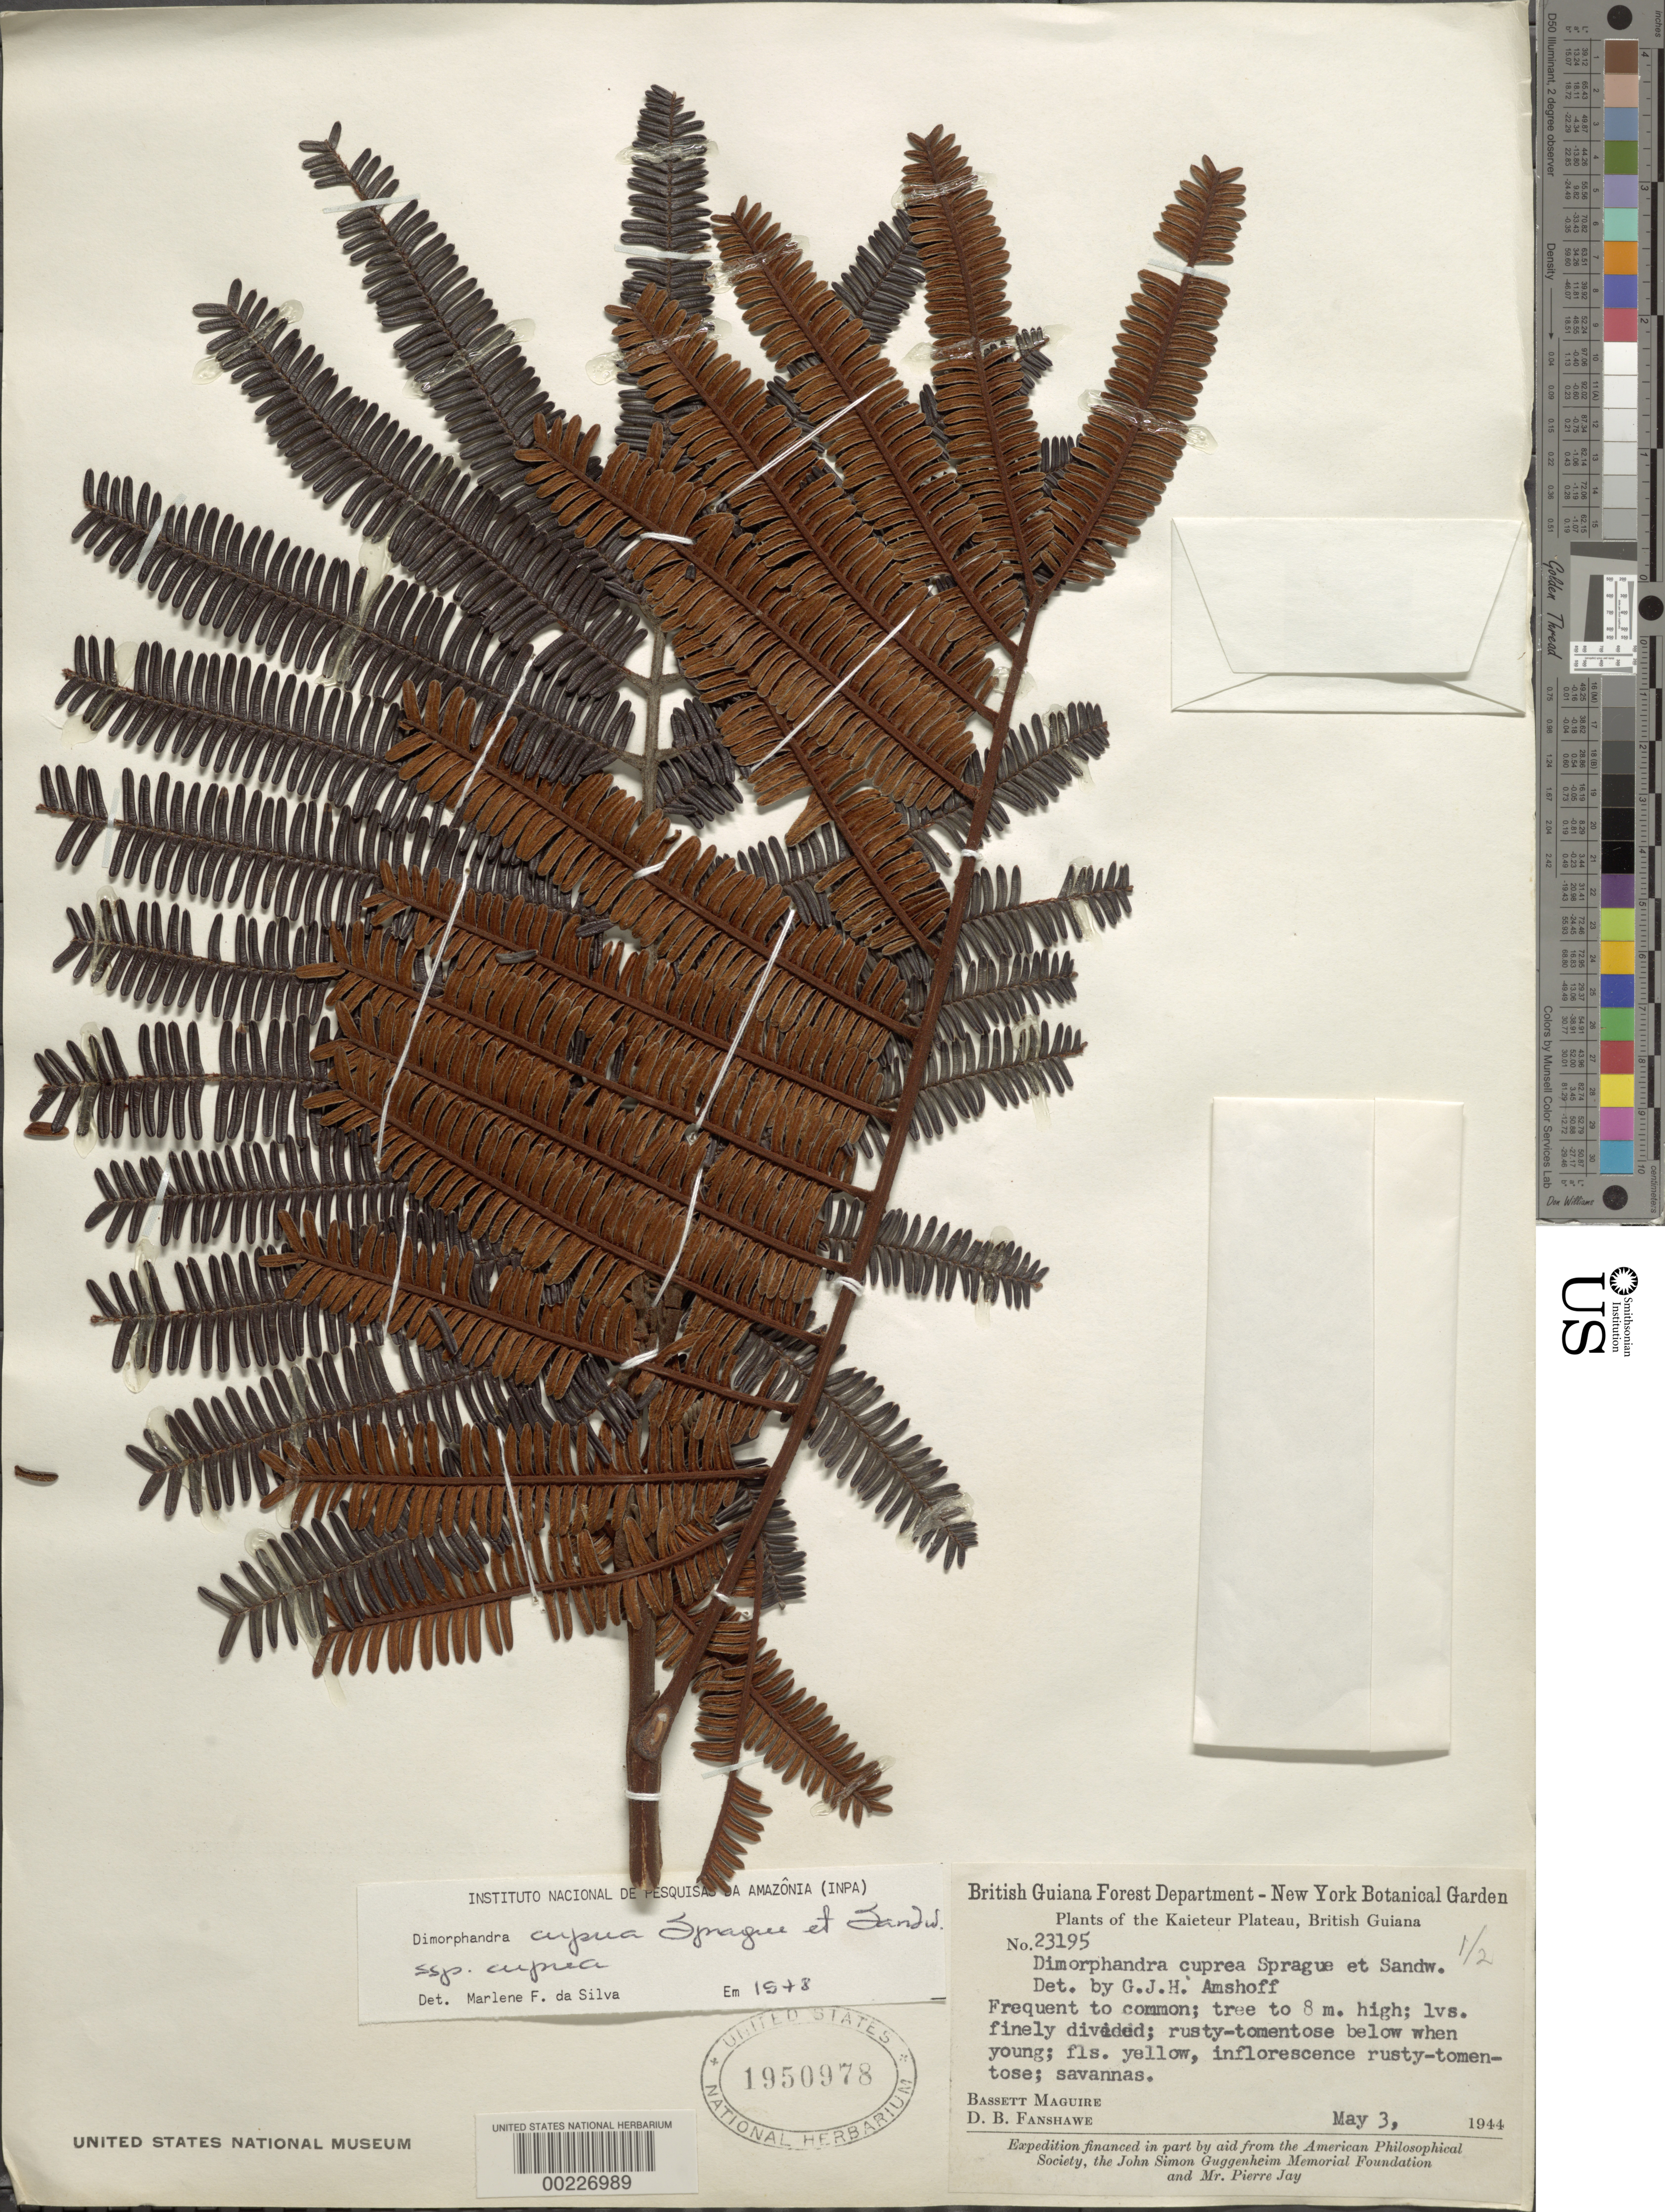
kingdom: Plantae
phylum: Tracheophyta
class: Magnoliopsida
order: Fabales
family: Fabaceae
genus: Dimorphandra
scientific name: Dimorphandra cuprea subsp. cuprea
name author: Sprague & Sandwith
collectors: B. Maguire & D. B. Fanshawe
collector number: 23195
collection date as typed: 03 May 1944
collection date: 1944-05-03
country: Guyana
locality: Kaieteur Plateau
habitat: Savannas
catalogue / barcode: US 1950978